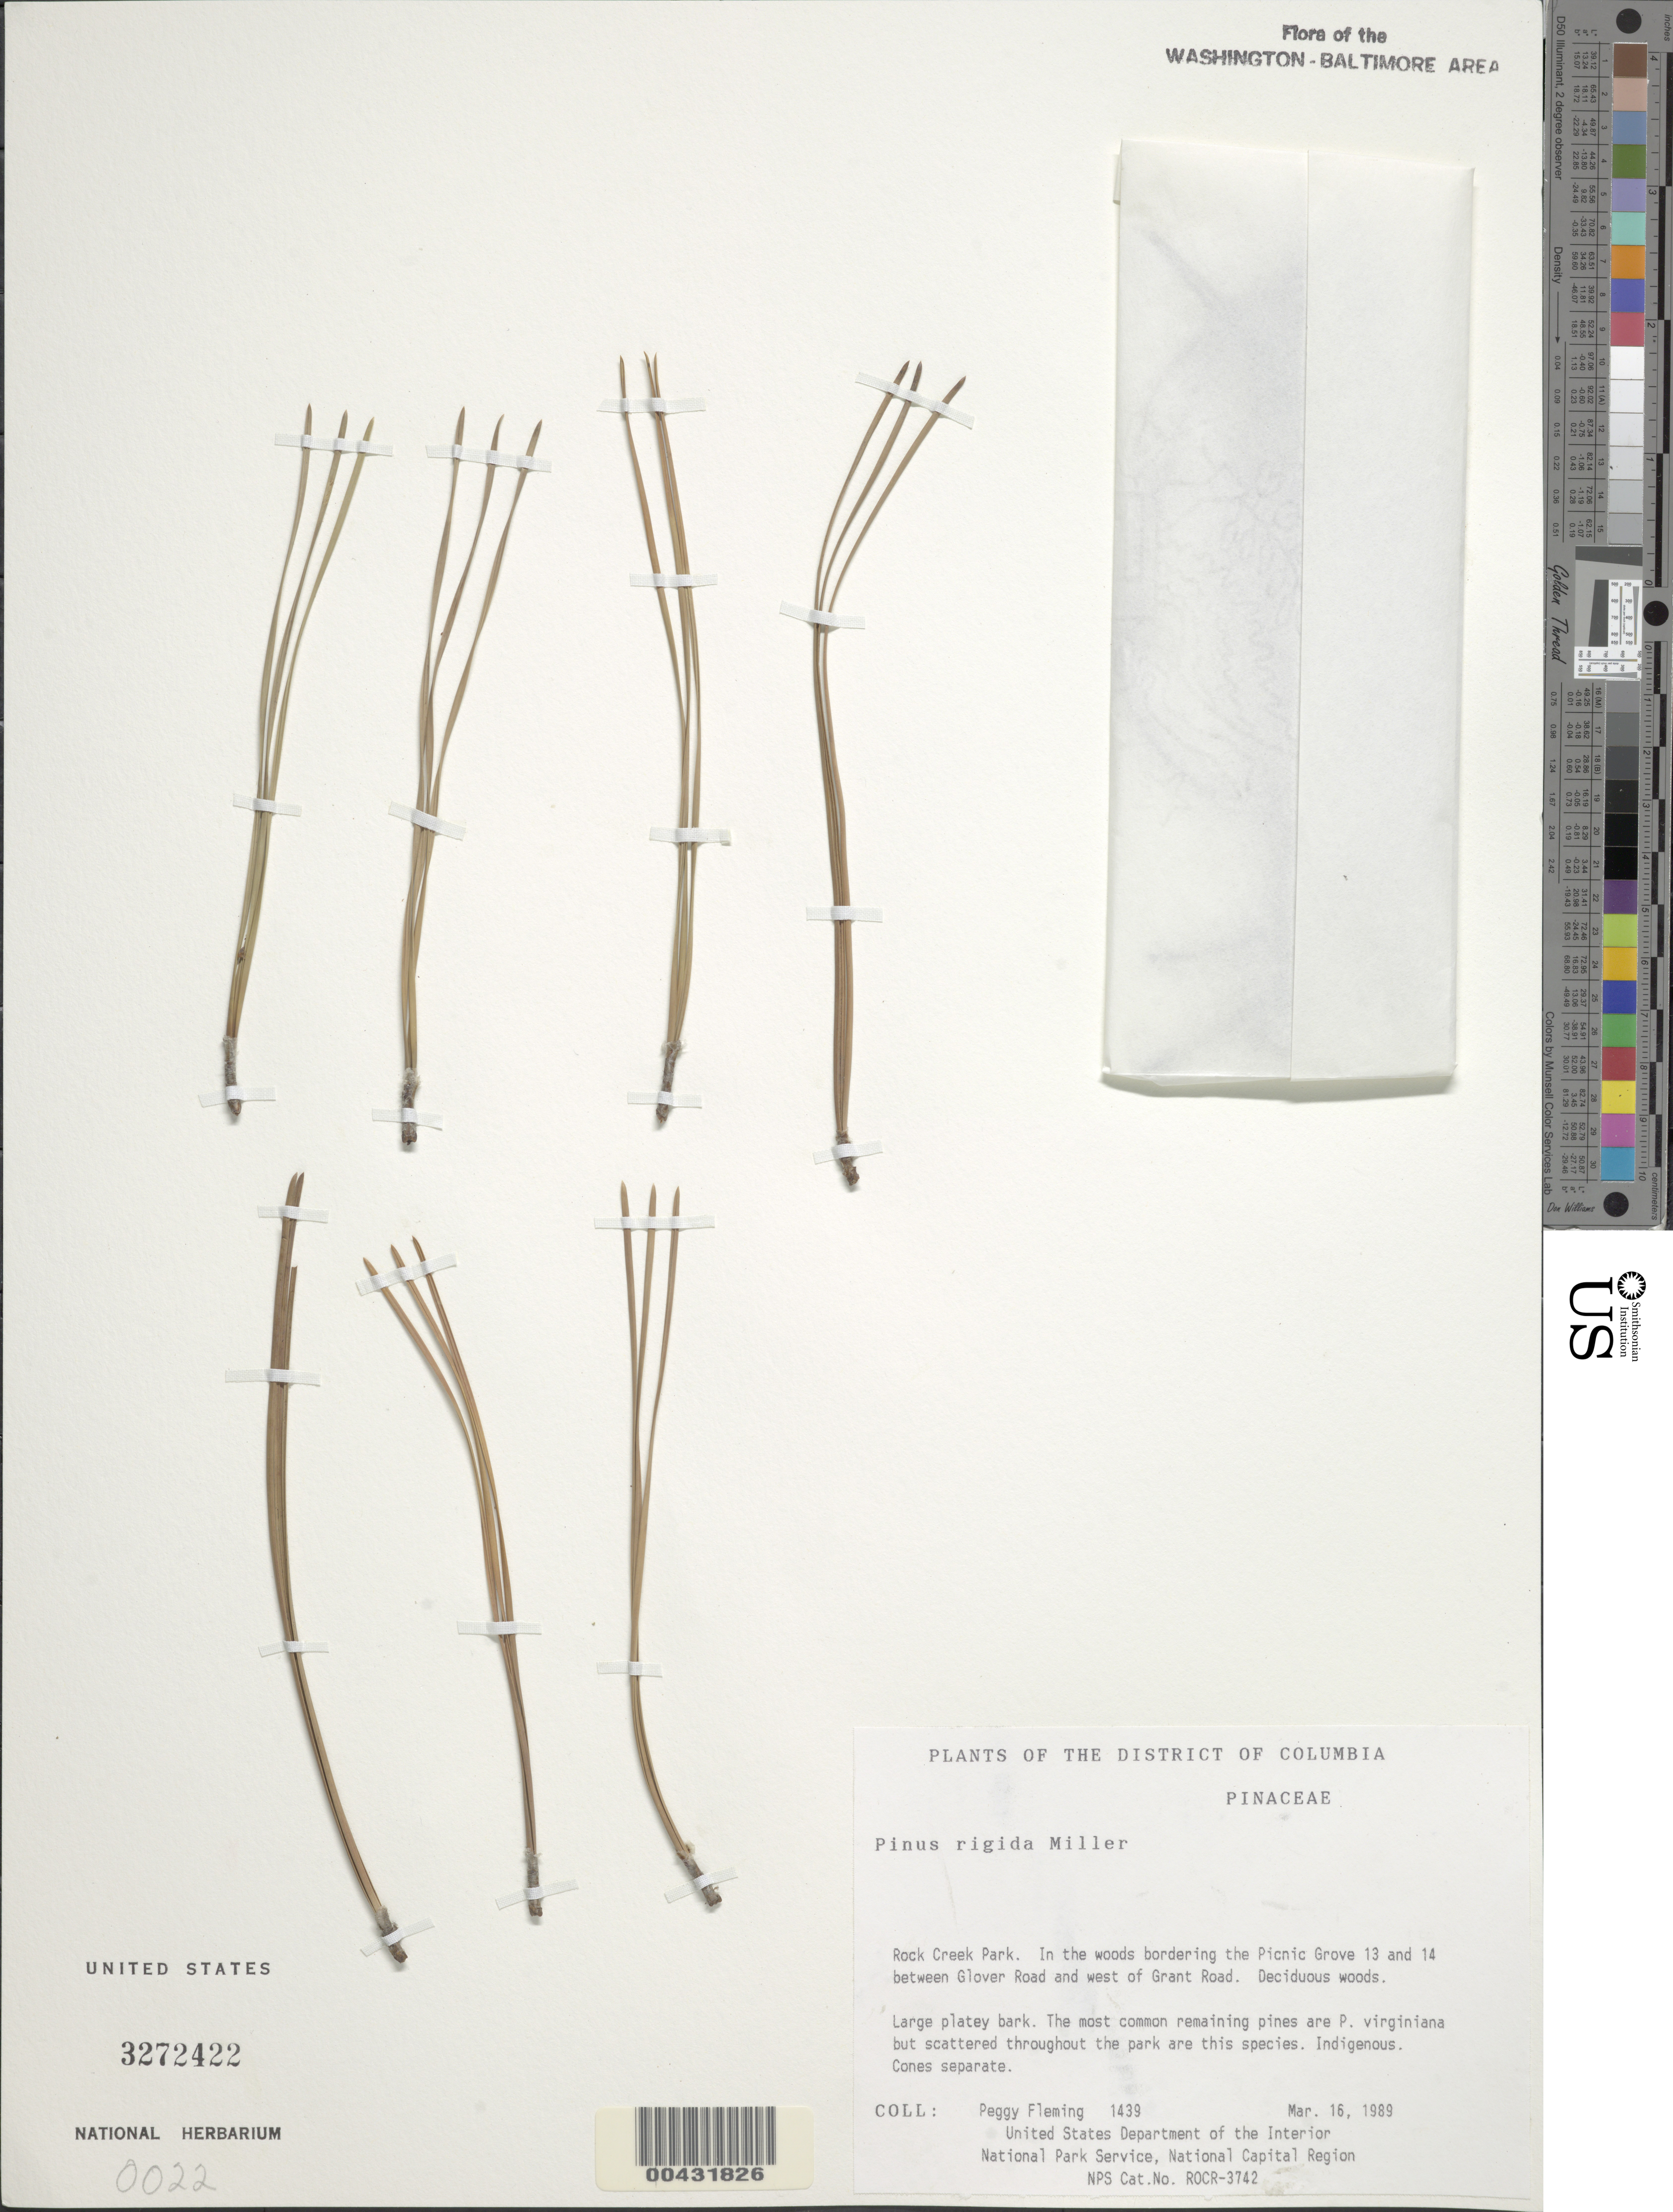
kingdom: Plantae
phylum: Tracheophyta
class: Pinopsida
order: Pinales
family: Pinaceae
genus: Pinus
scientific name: Pinus rigida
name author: Mill.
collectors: P. Fleming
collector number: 1439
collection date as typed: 16 Mar 1989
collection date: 1989-03-16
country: United States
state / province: District of Columbia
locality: Rock Creek Park, Picnic Grove 13 and 14 between Glover Road and W of Grant Road Rock Creek Park and Vicinity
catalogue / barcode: US 3272322